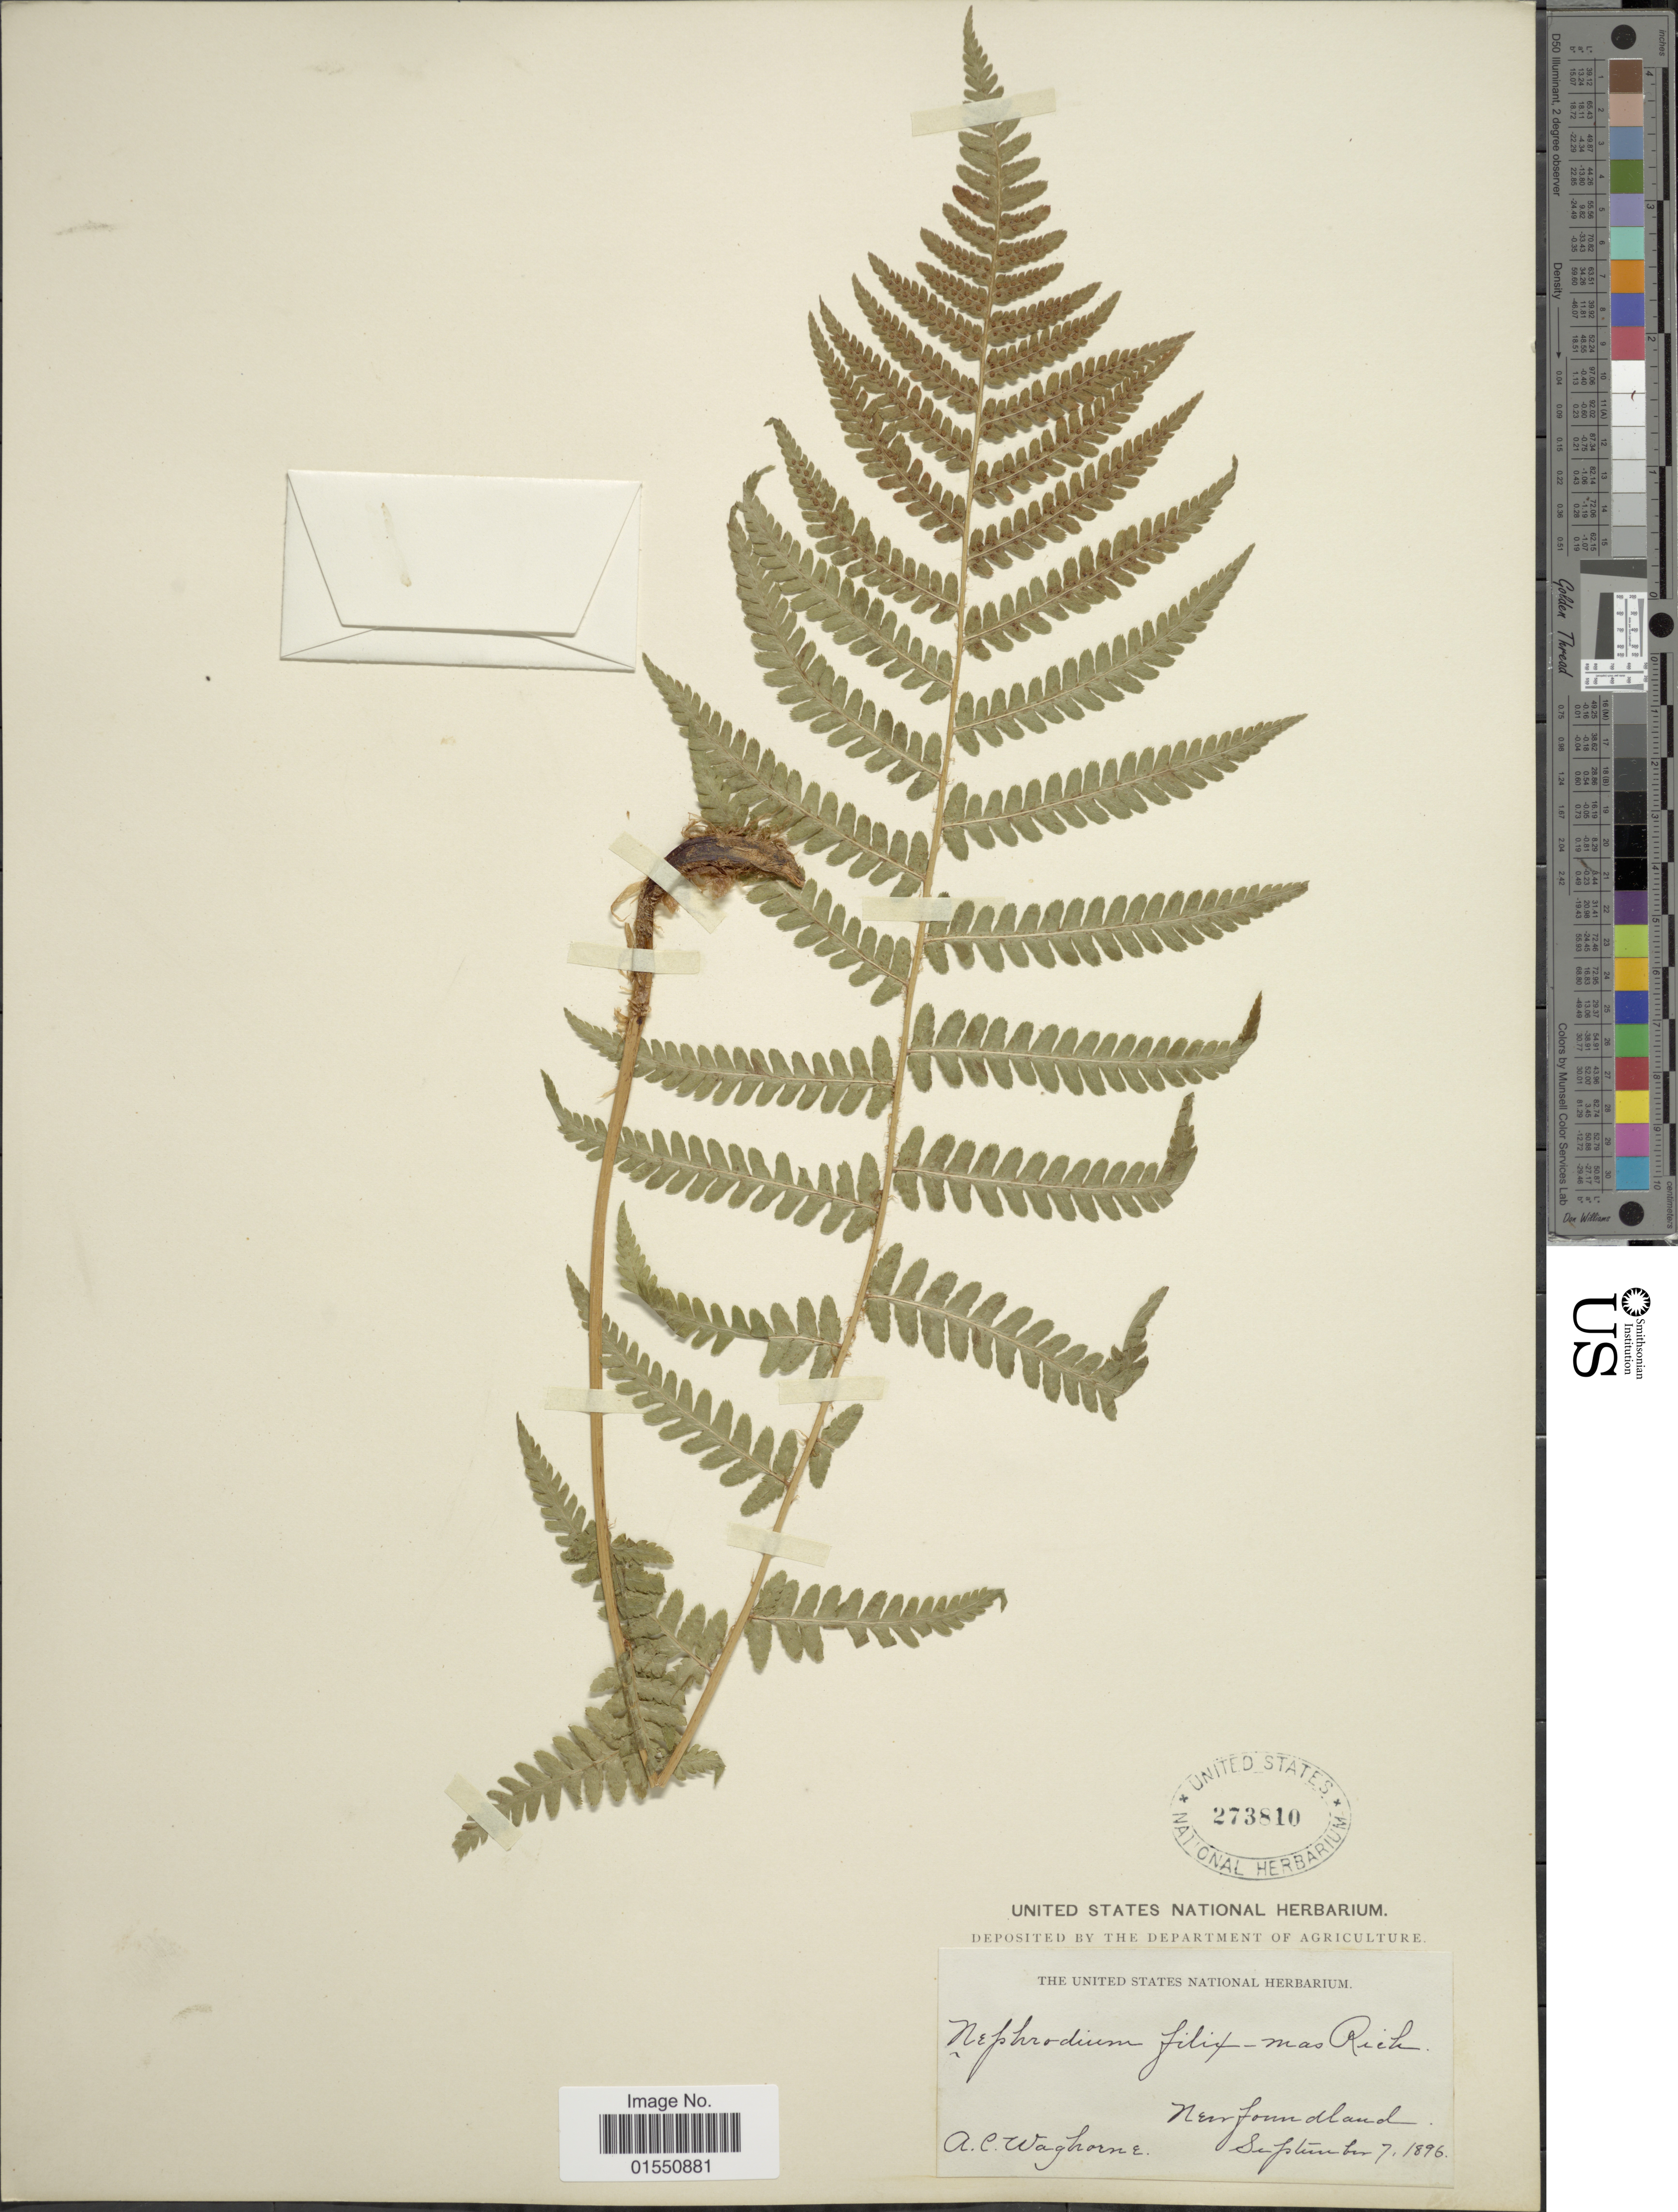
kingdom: Plantae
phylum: Tracheophyta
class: Polypodiopsida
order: Polypodiales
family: Dryopteridaceae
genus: Dryopteris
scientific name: Dryopteris filix-mas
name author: (L.) Schott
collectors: A. Waghorne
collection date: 1896-09-07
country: Canada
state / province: Newfoundland and Labrador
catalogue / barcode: US 273810